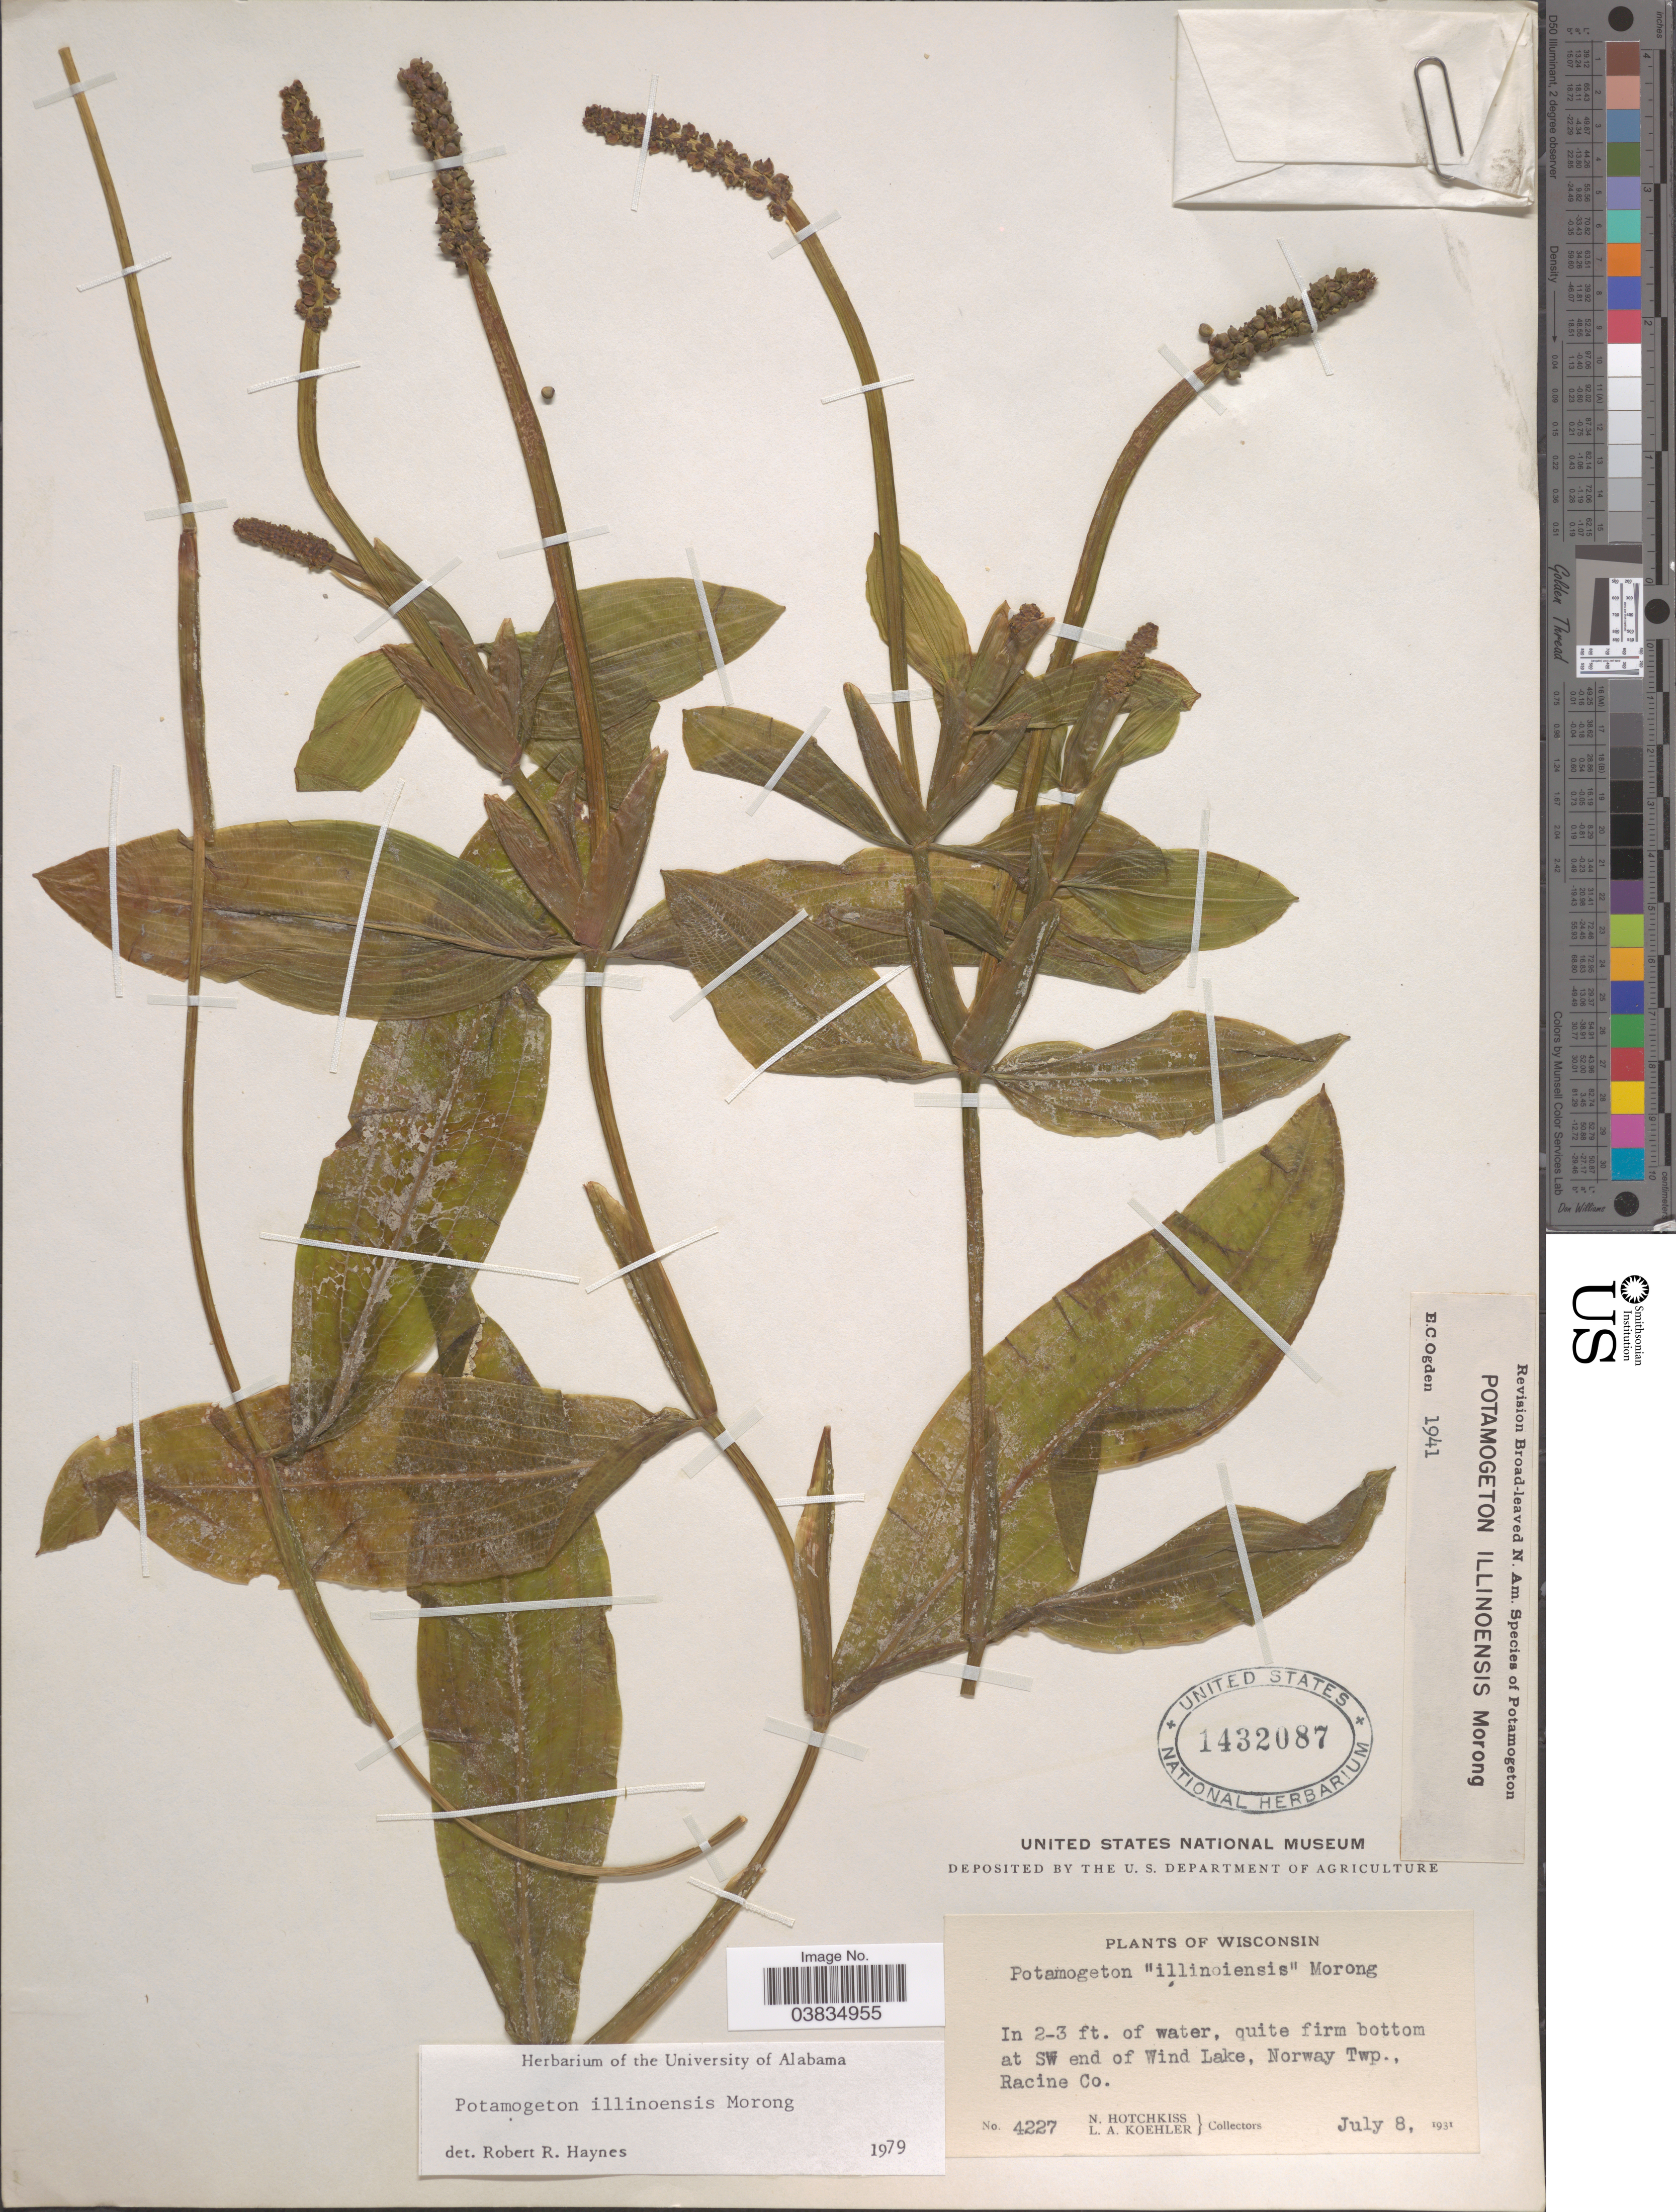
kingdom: Plantae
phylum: Tracheophyta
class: Liliopsida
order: Alismatales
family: Potamogetonaceae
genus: Potamogeton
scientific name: Potamogeton illinoensis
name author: Morong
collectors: N. Hotchkiss & L. Koehler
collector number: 4227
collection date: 1931-07-08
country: United States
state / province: Wisconsin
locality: Quite firm bottom at SW end of Wind Lake, Norway Twp., Racine Co.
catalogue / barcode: US 1432087